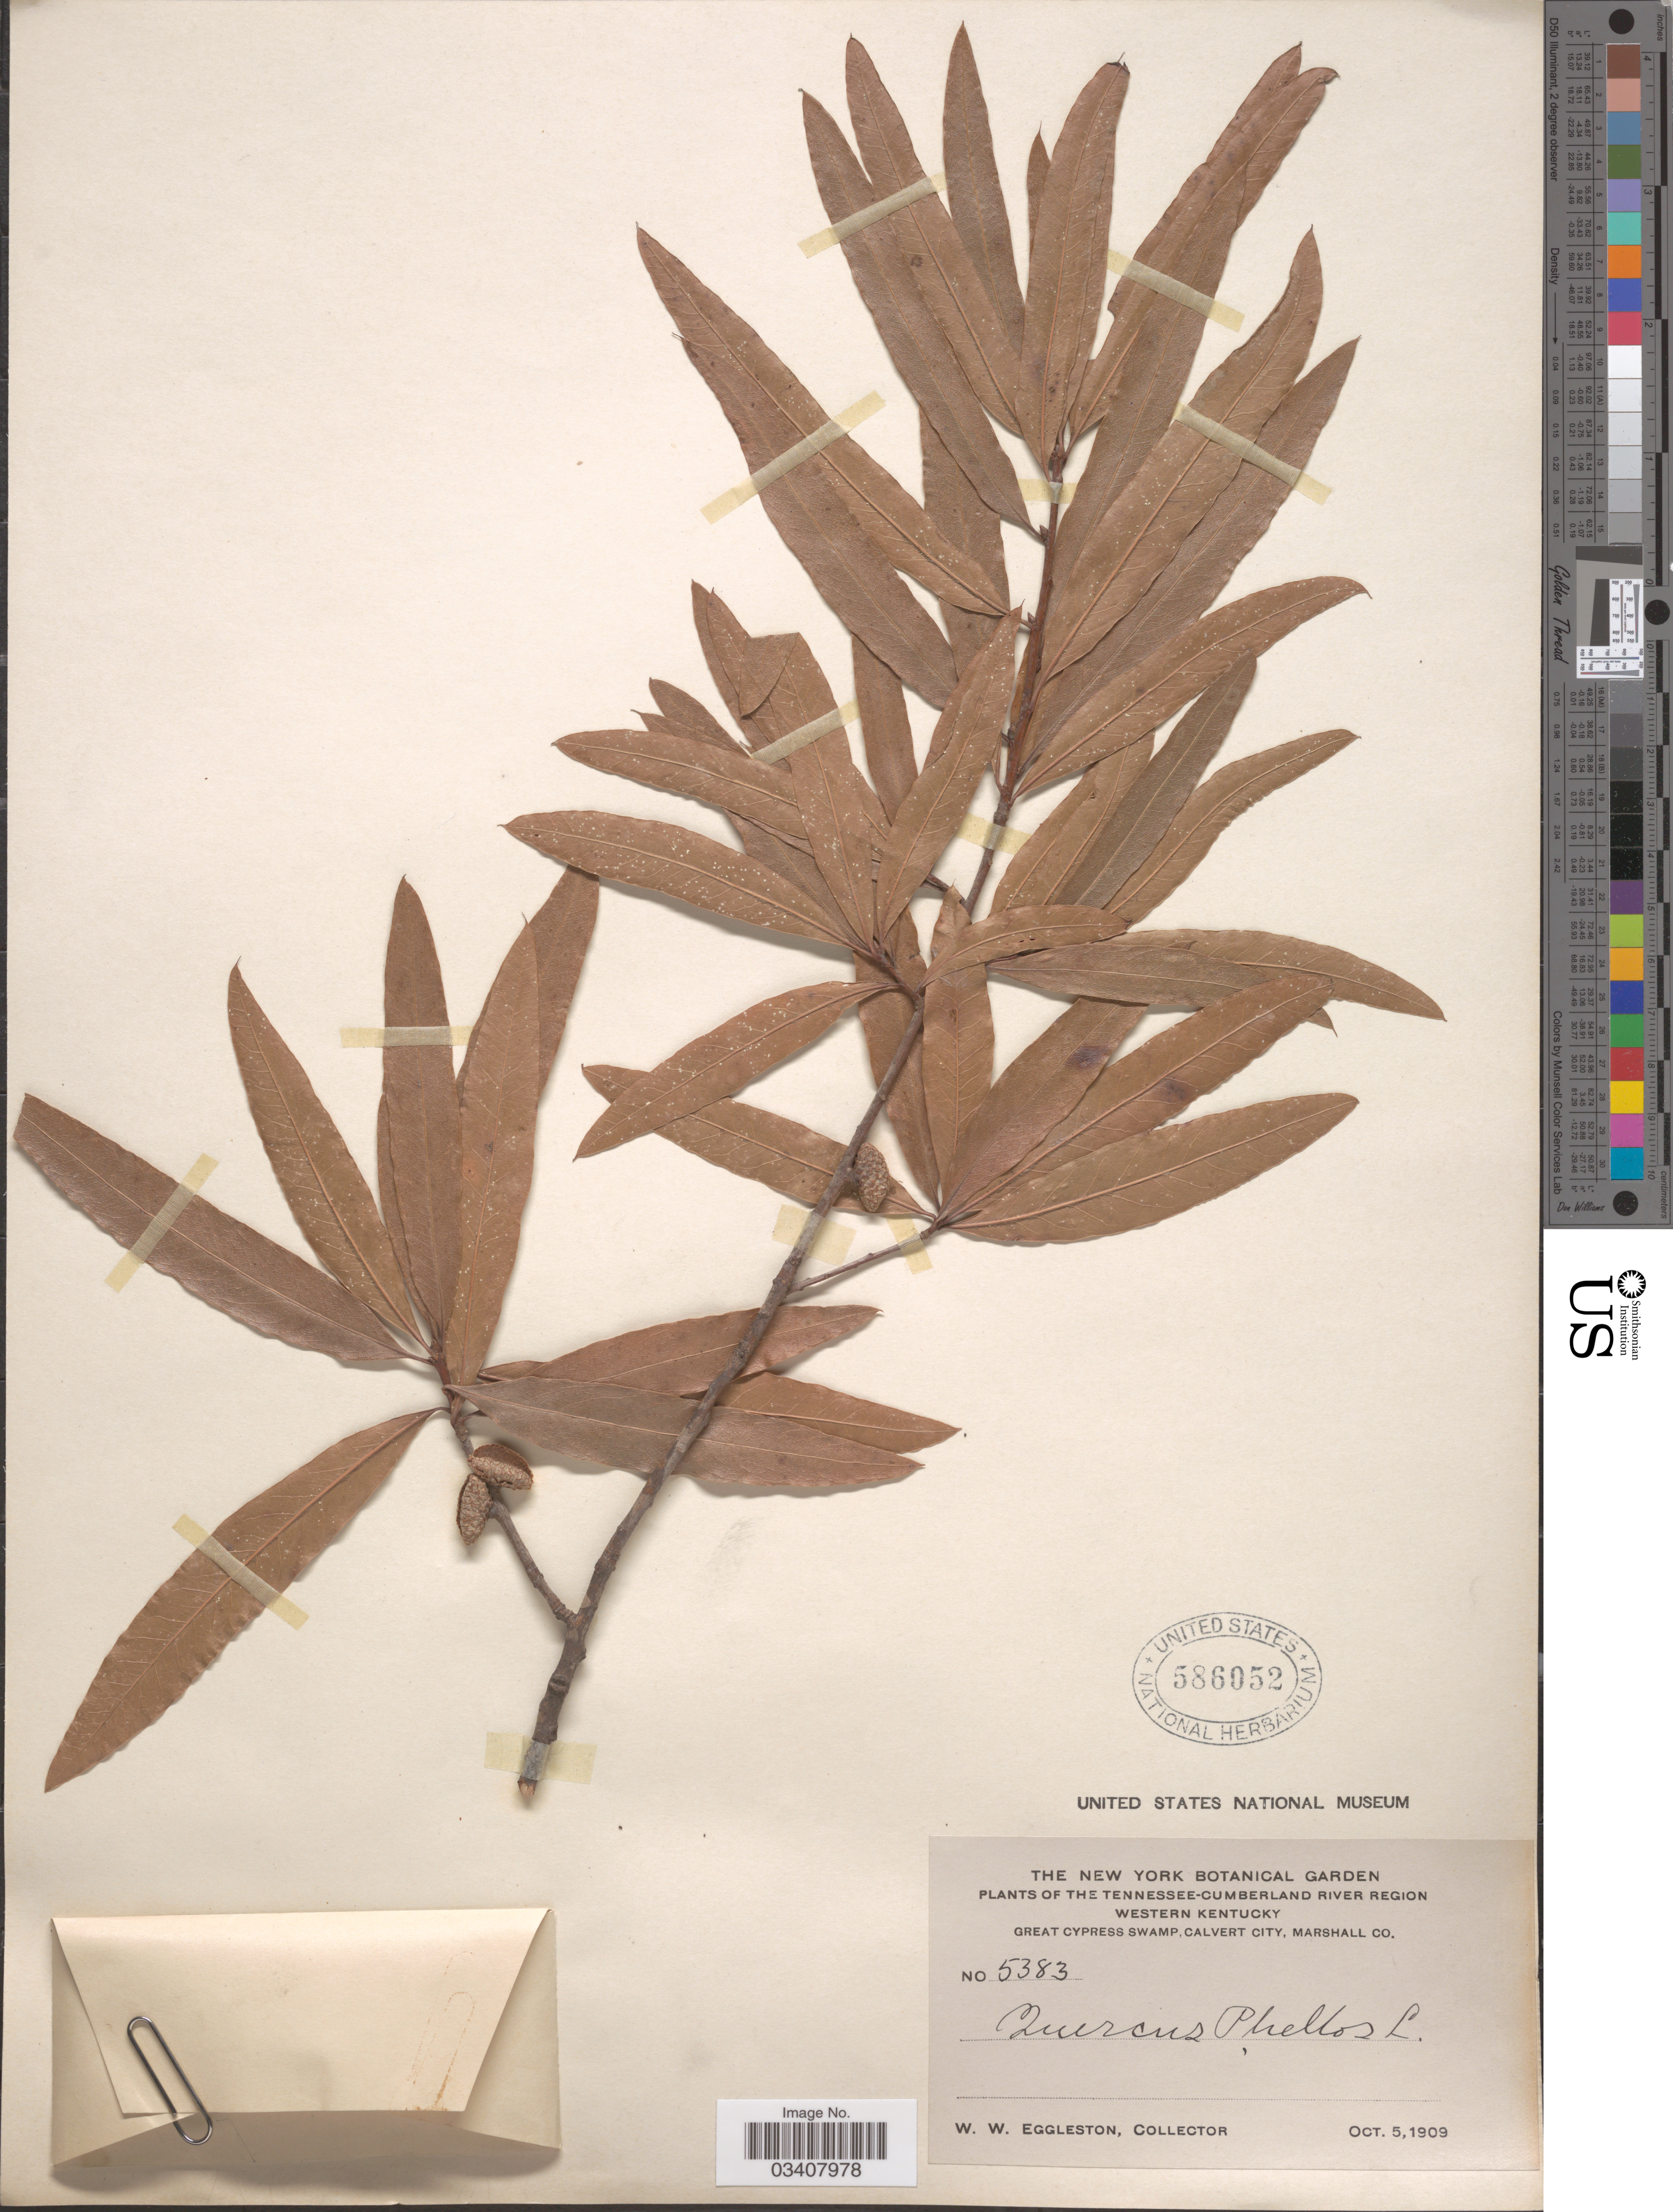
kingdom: Plantae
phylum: Tracheophyta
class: Magnoliopsida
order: Fagales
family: Fagaceae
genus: Quercus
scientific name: Quercus phellos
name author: L.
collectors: W. W. Eggleston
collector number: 5383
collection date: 1909-10-05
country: United States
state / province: Kentucky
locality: The Tennessee-Cumberland River Region. Western Kentucky, Great Cypress Swamp, Calvert City, Marshall Co.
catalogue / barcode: US 586052